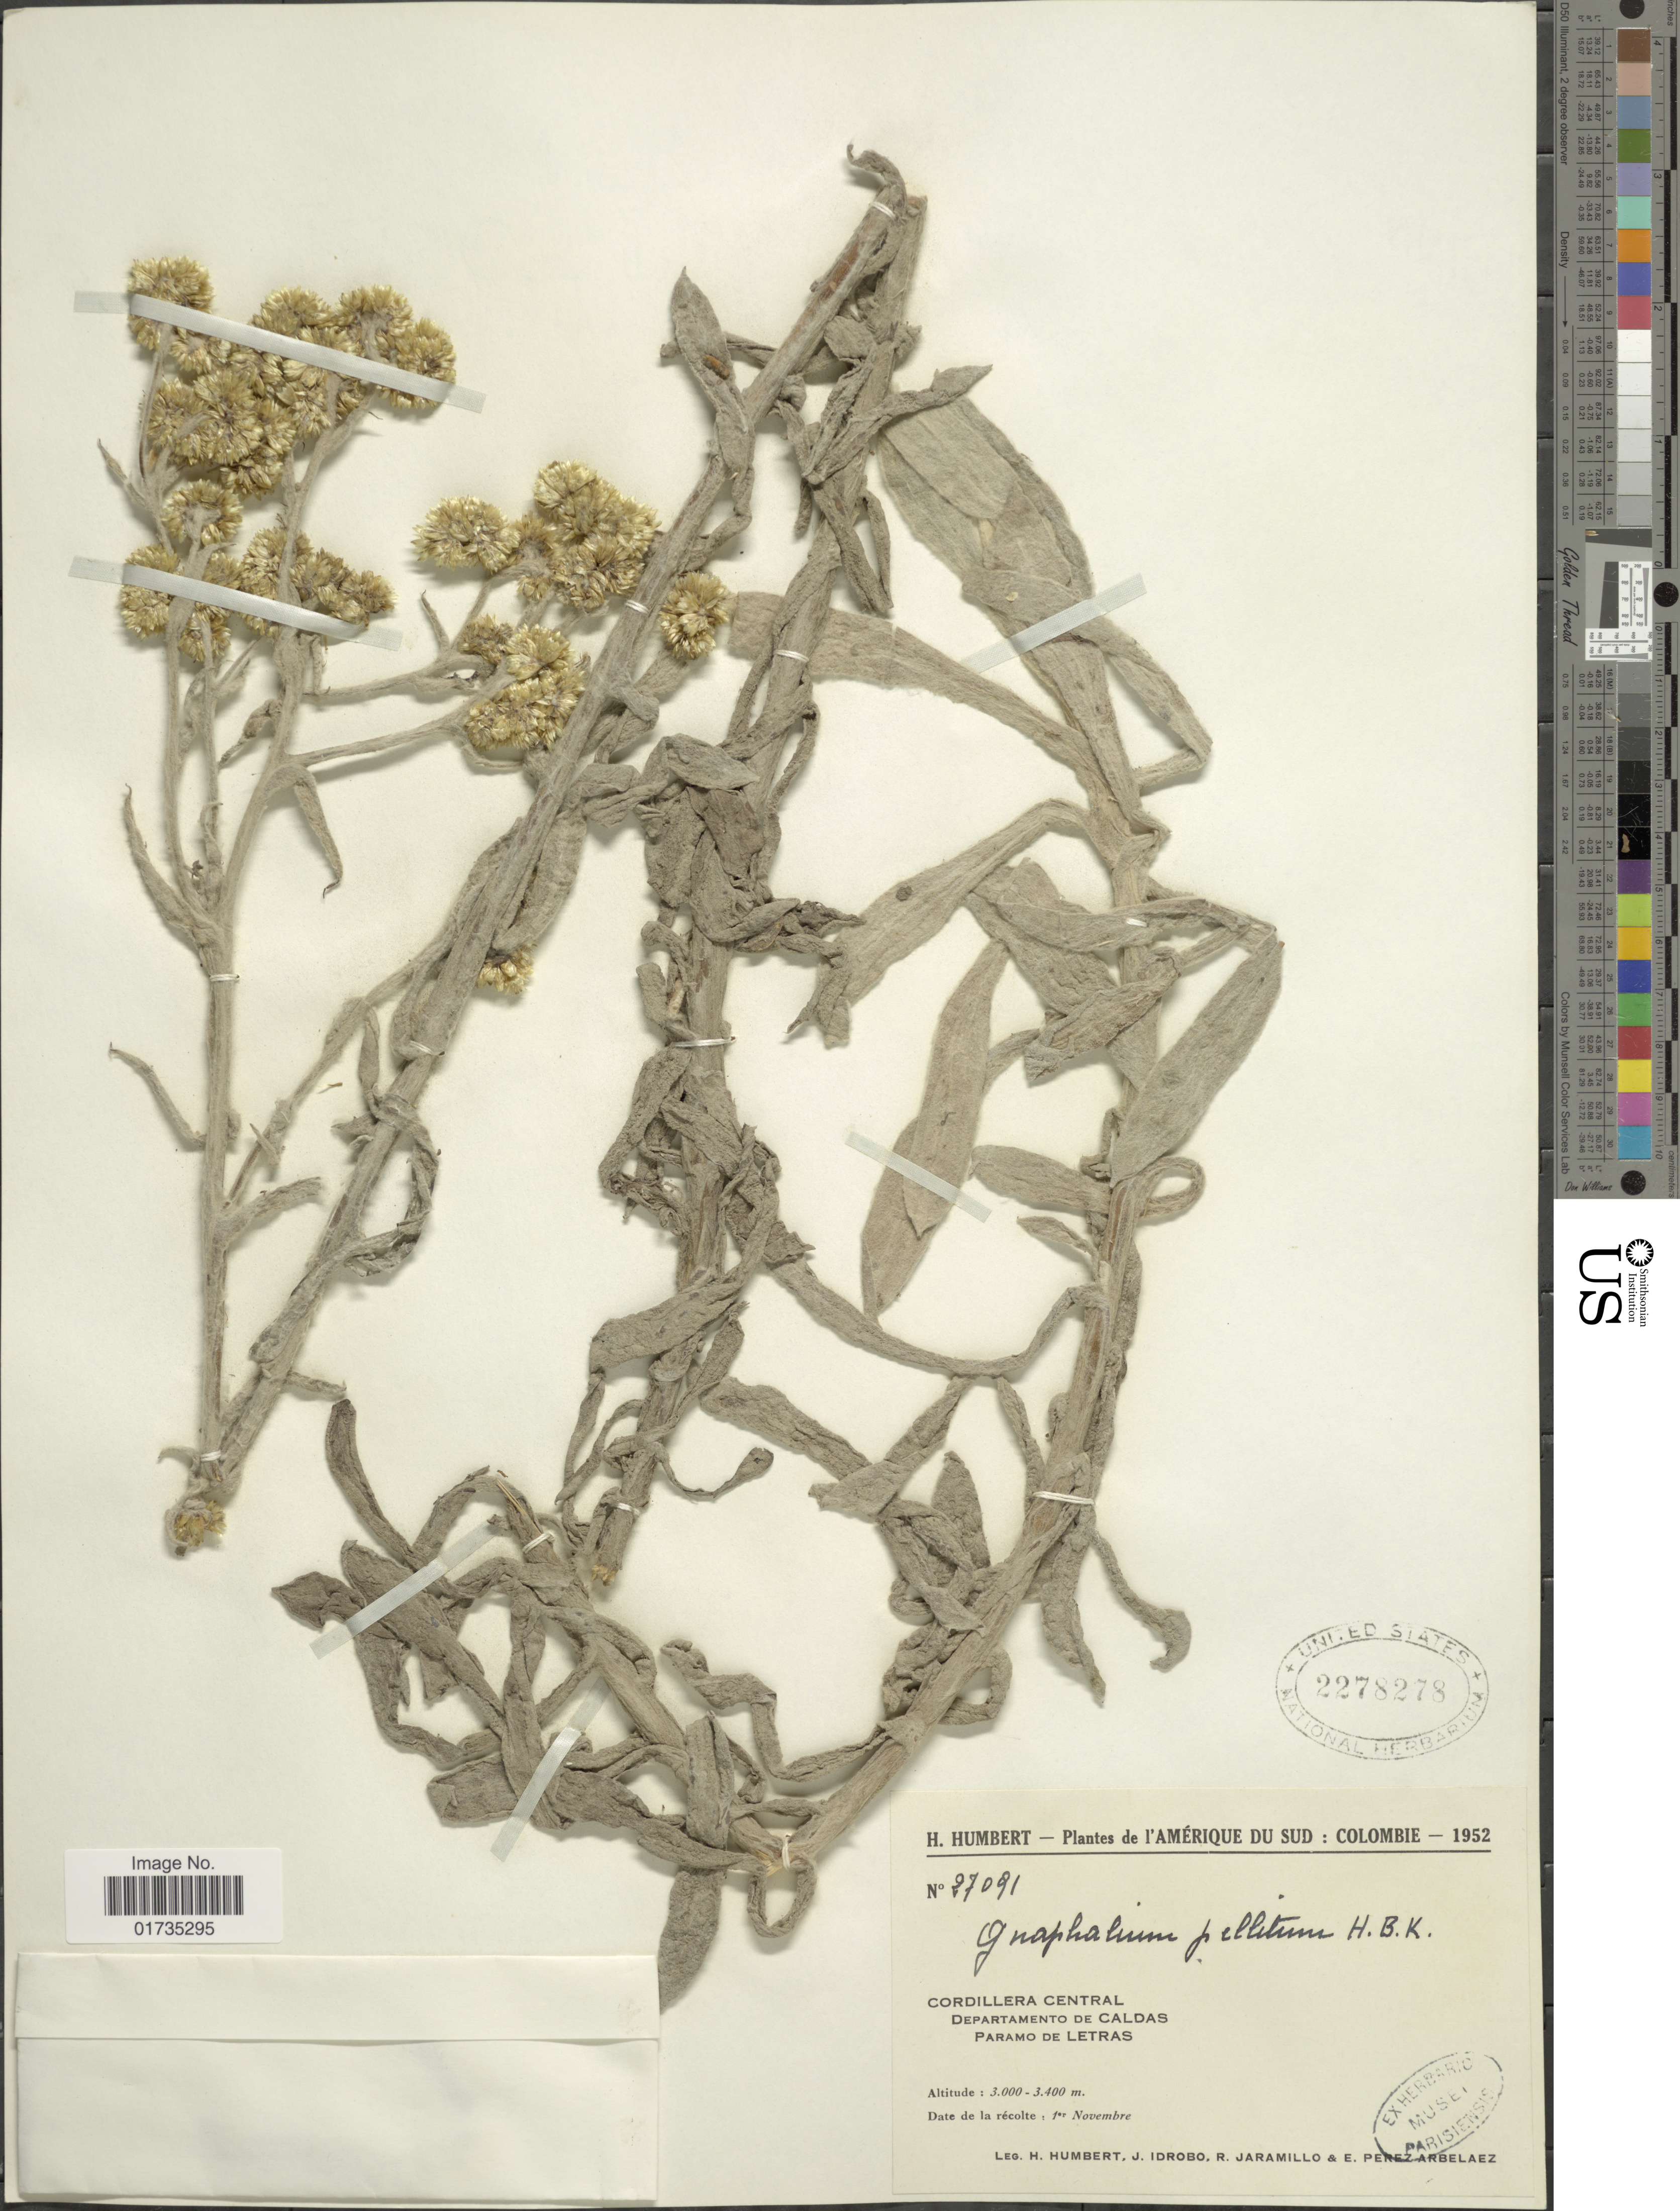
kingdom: Plantae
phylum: Tracheophyta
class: Magnoliopsida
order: Asterales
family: Asteraceae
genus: Achyrocline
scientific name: Achyrocline alata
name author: (Kunth) DC.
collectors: H. Humbert, J. M. Idrobo, R. Jaramillo M. & E. Pérez Arbeláez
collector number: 27091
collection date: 1952-11-01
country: Colombia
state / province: Caldas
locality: Colombia. Cordillera Central. Departamento de Caldas. Paramo de Letras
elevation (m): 3000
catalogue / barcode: US 2278278